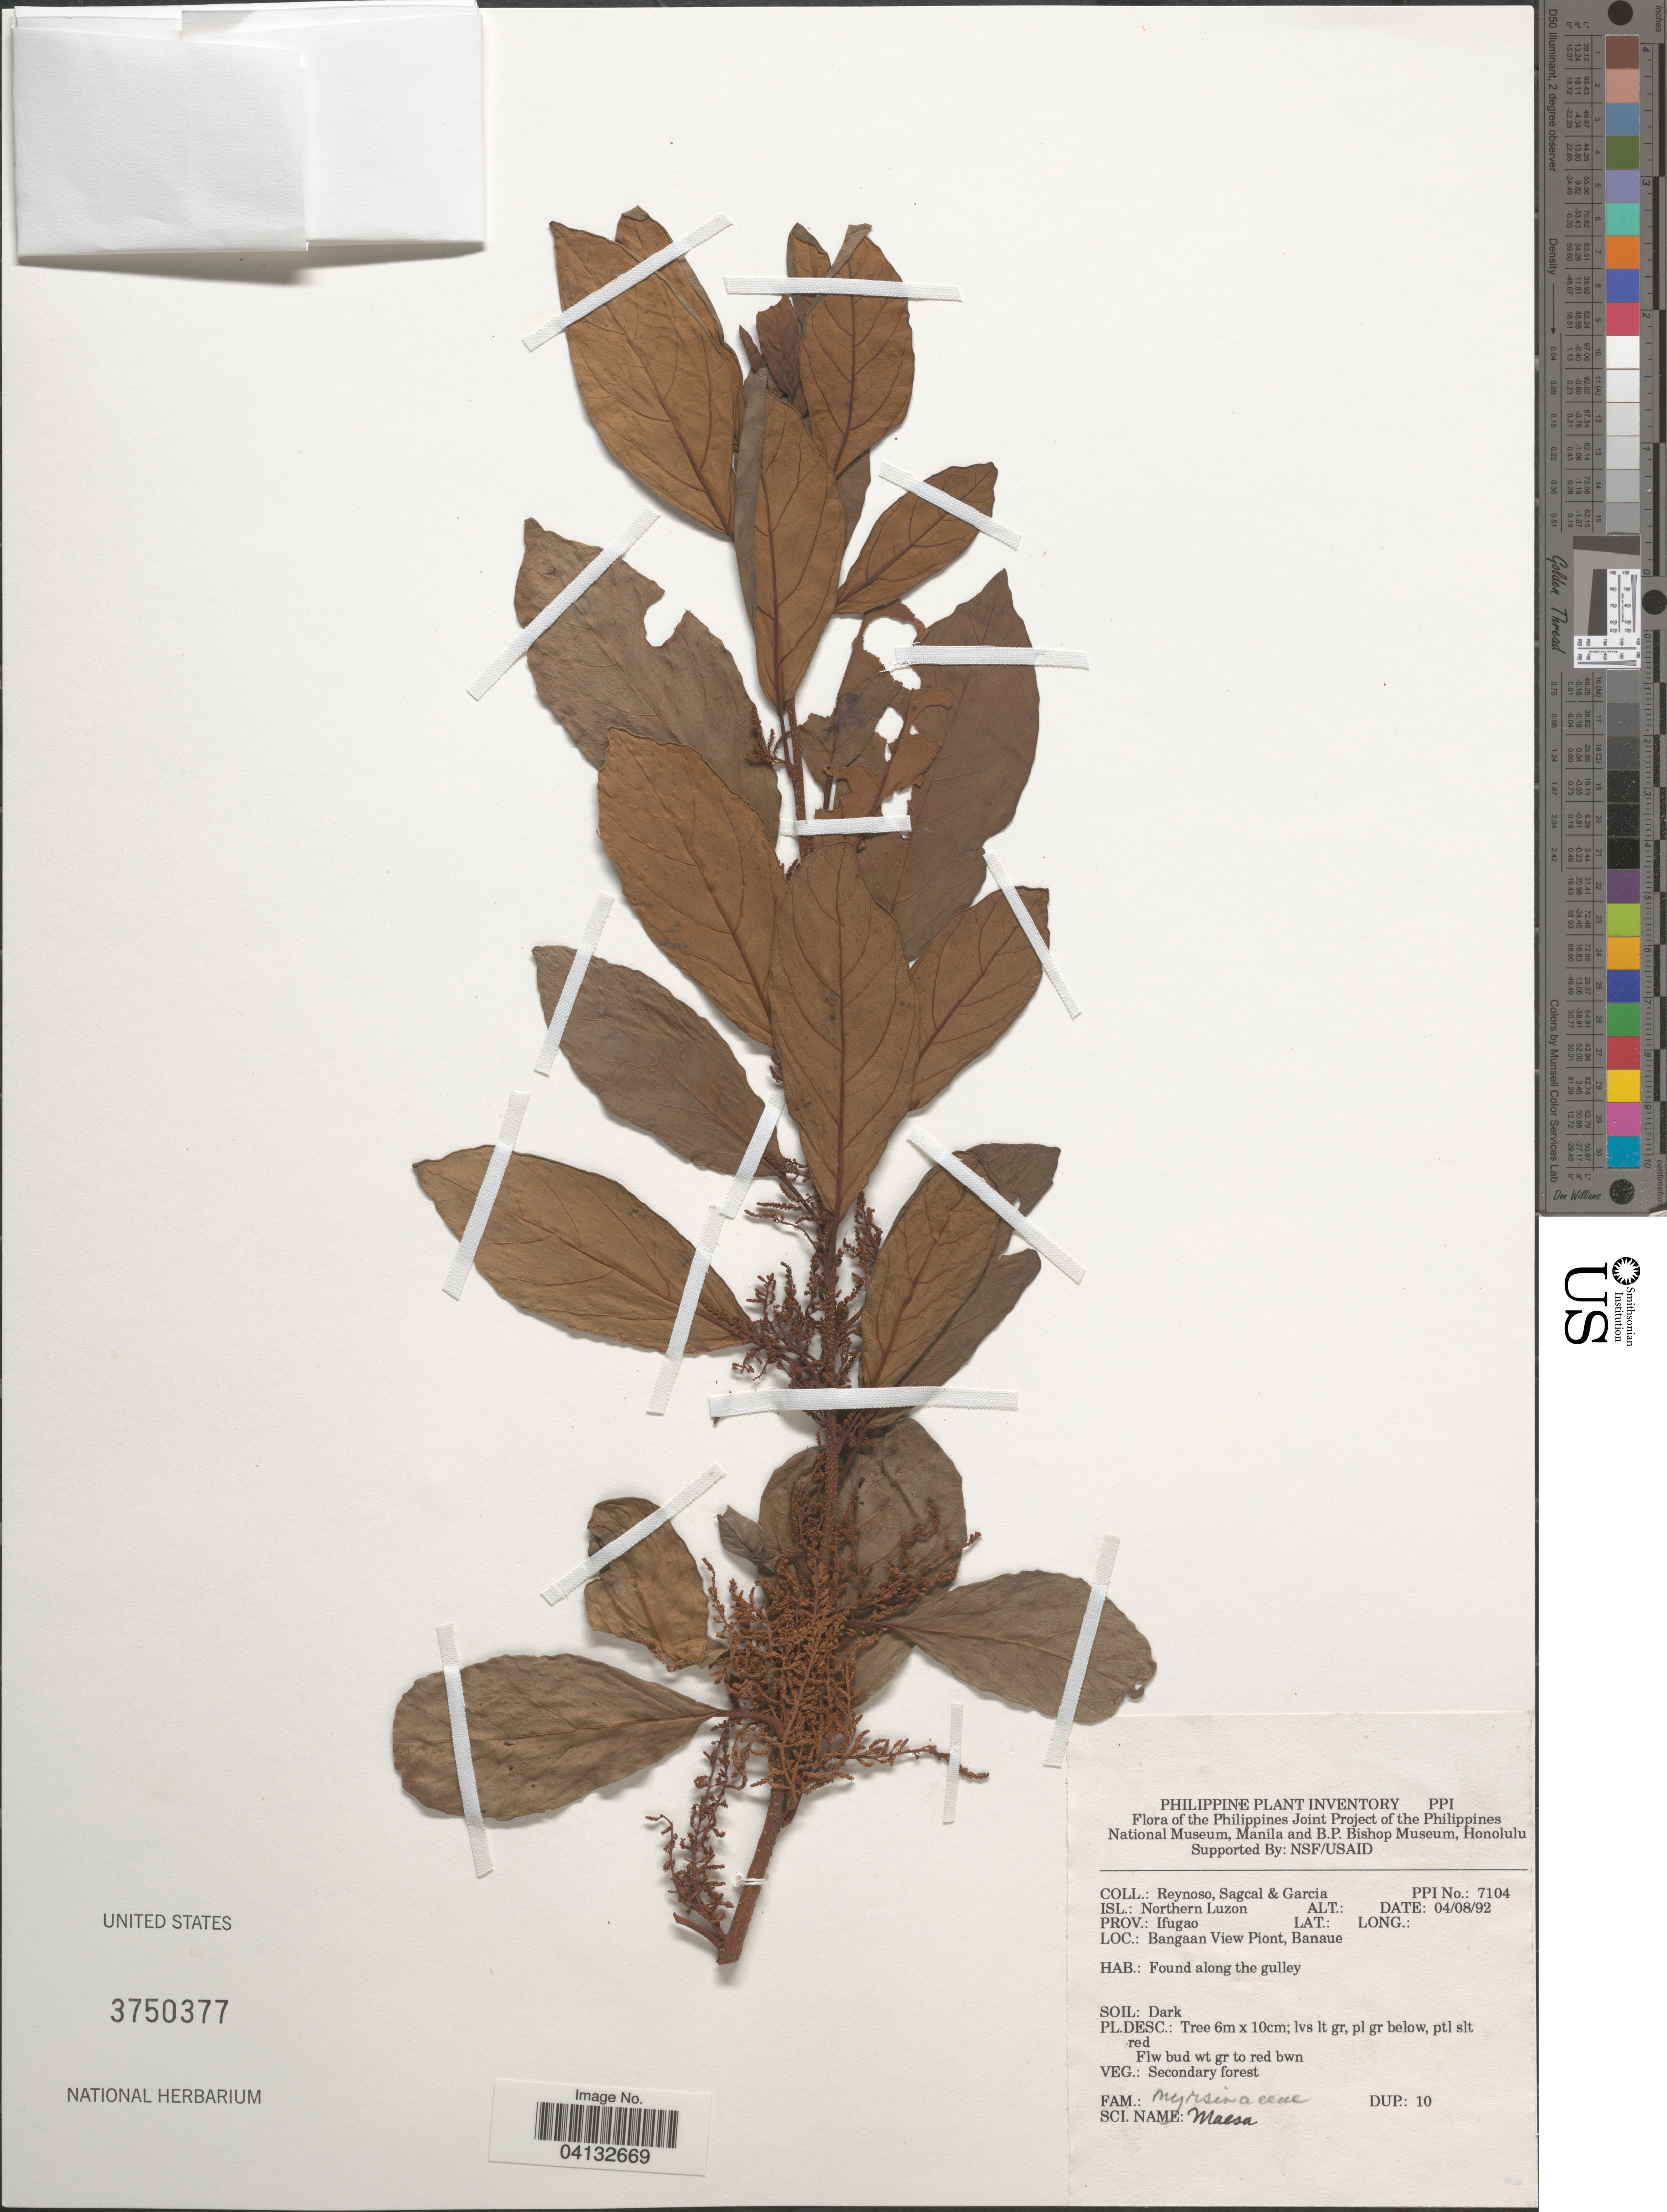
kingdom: Plantae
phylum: Tracheophyta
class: Magnoliopsida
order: Ericales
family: Primulaceae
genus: Maesa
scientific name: Maesa sp.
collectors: E. Reynoso, E. Sagcal & H. Garcia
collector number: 7104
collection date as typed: Transcribed d/m/y: 4/8/92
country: Philippines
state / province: Cordillera (Administrative Region)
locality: Isl.: Northern Luzon. Prov.: Ifugao. Bangaan View Point, Banaue.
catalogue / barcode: US 3750377